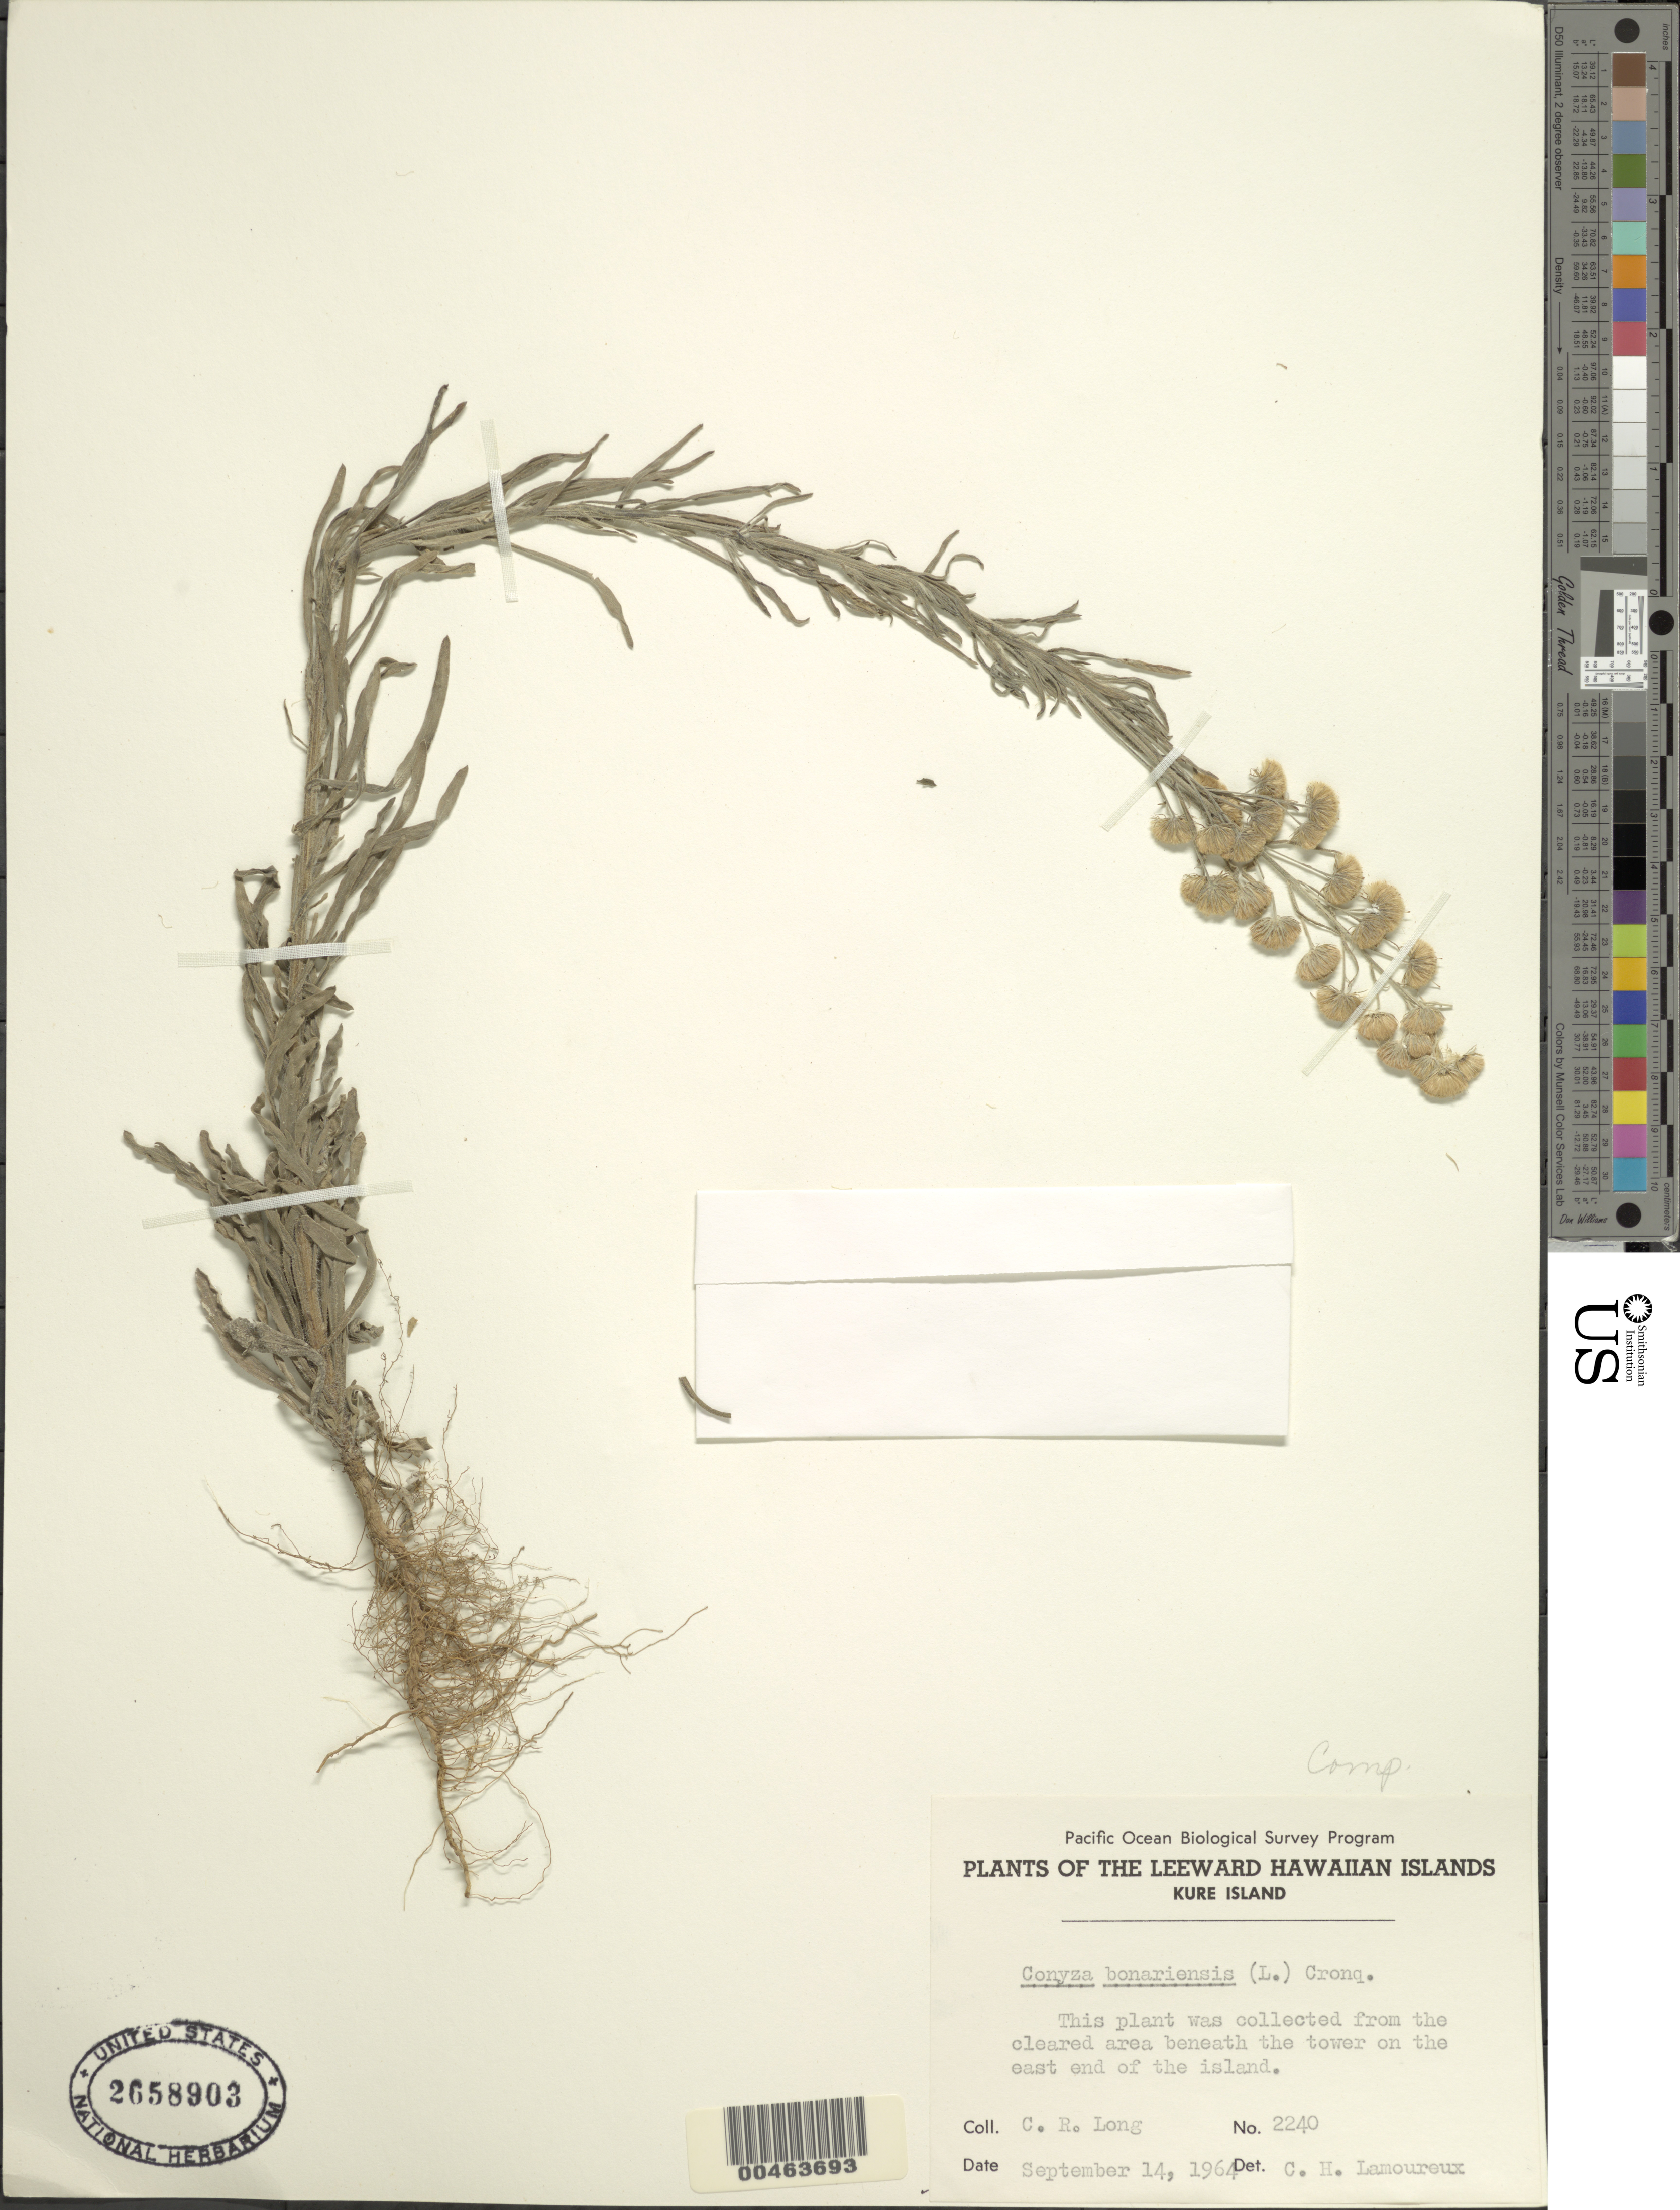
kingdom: Plantae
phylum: Tracheophyta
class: Magnoliopsida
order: Asterales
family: Asteraceae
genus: Erigeron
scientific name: Erigeron bonariensis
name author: L.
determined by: Wagner, W. L., (BOT), Smithsonian Institution - National Museum of Natural History (UNITED STATES)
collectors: C. Long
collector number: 2240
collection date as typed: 14 Sep 1964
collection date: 1964-09-14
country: United States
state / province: Hawaii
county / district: Honolulu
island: Kure Atoll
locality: beneath the tower on the east end of the island.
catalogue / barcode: US 2658903